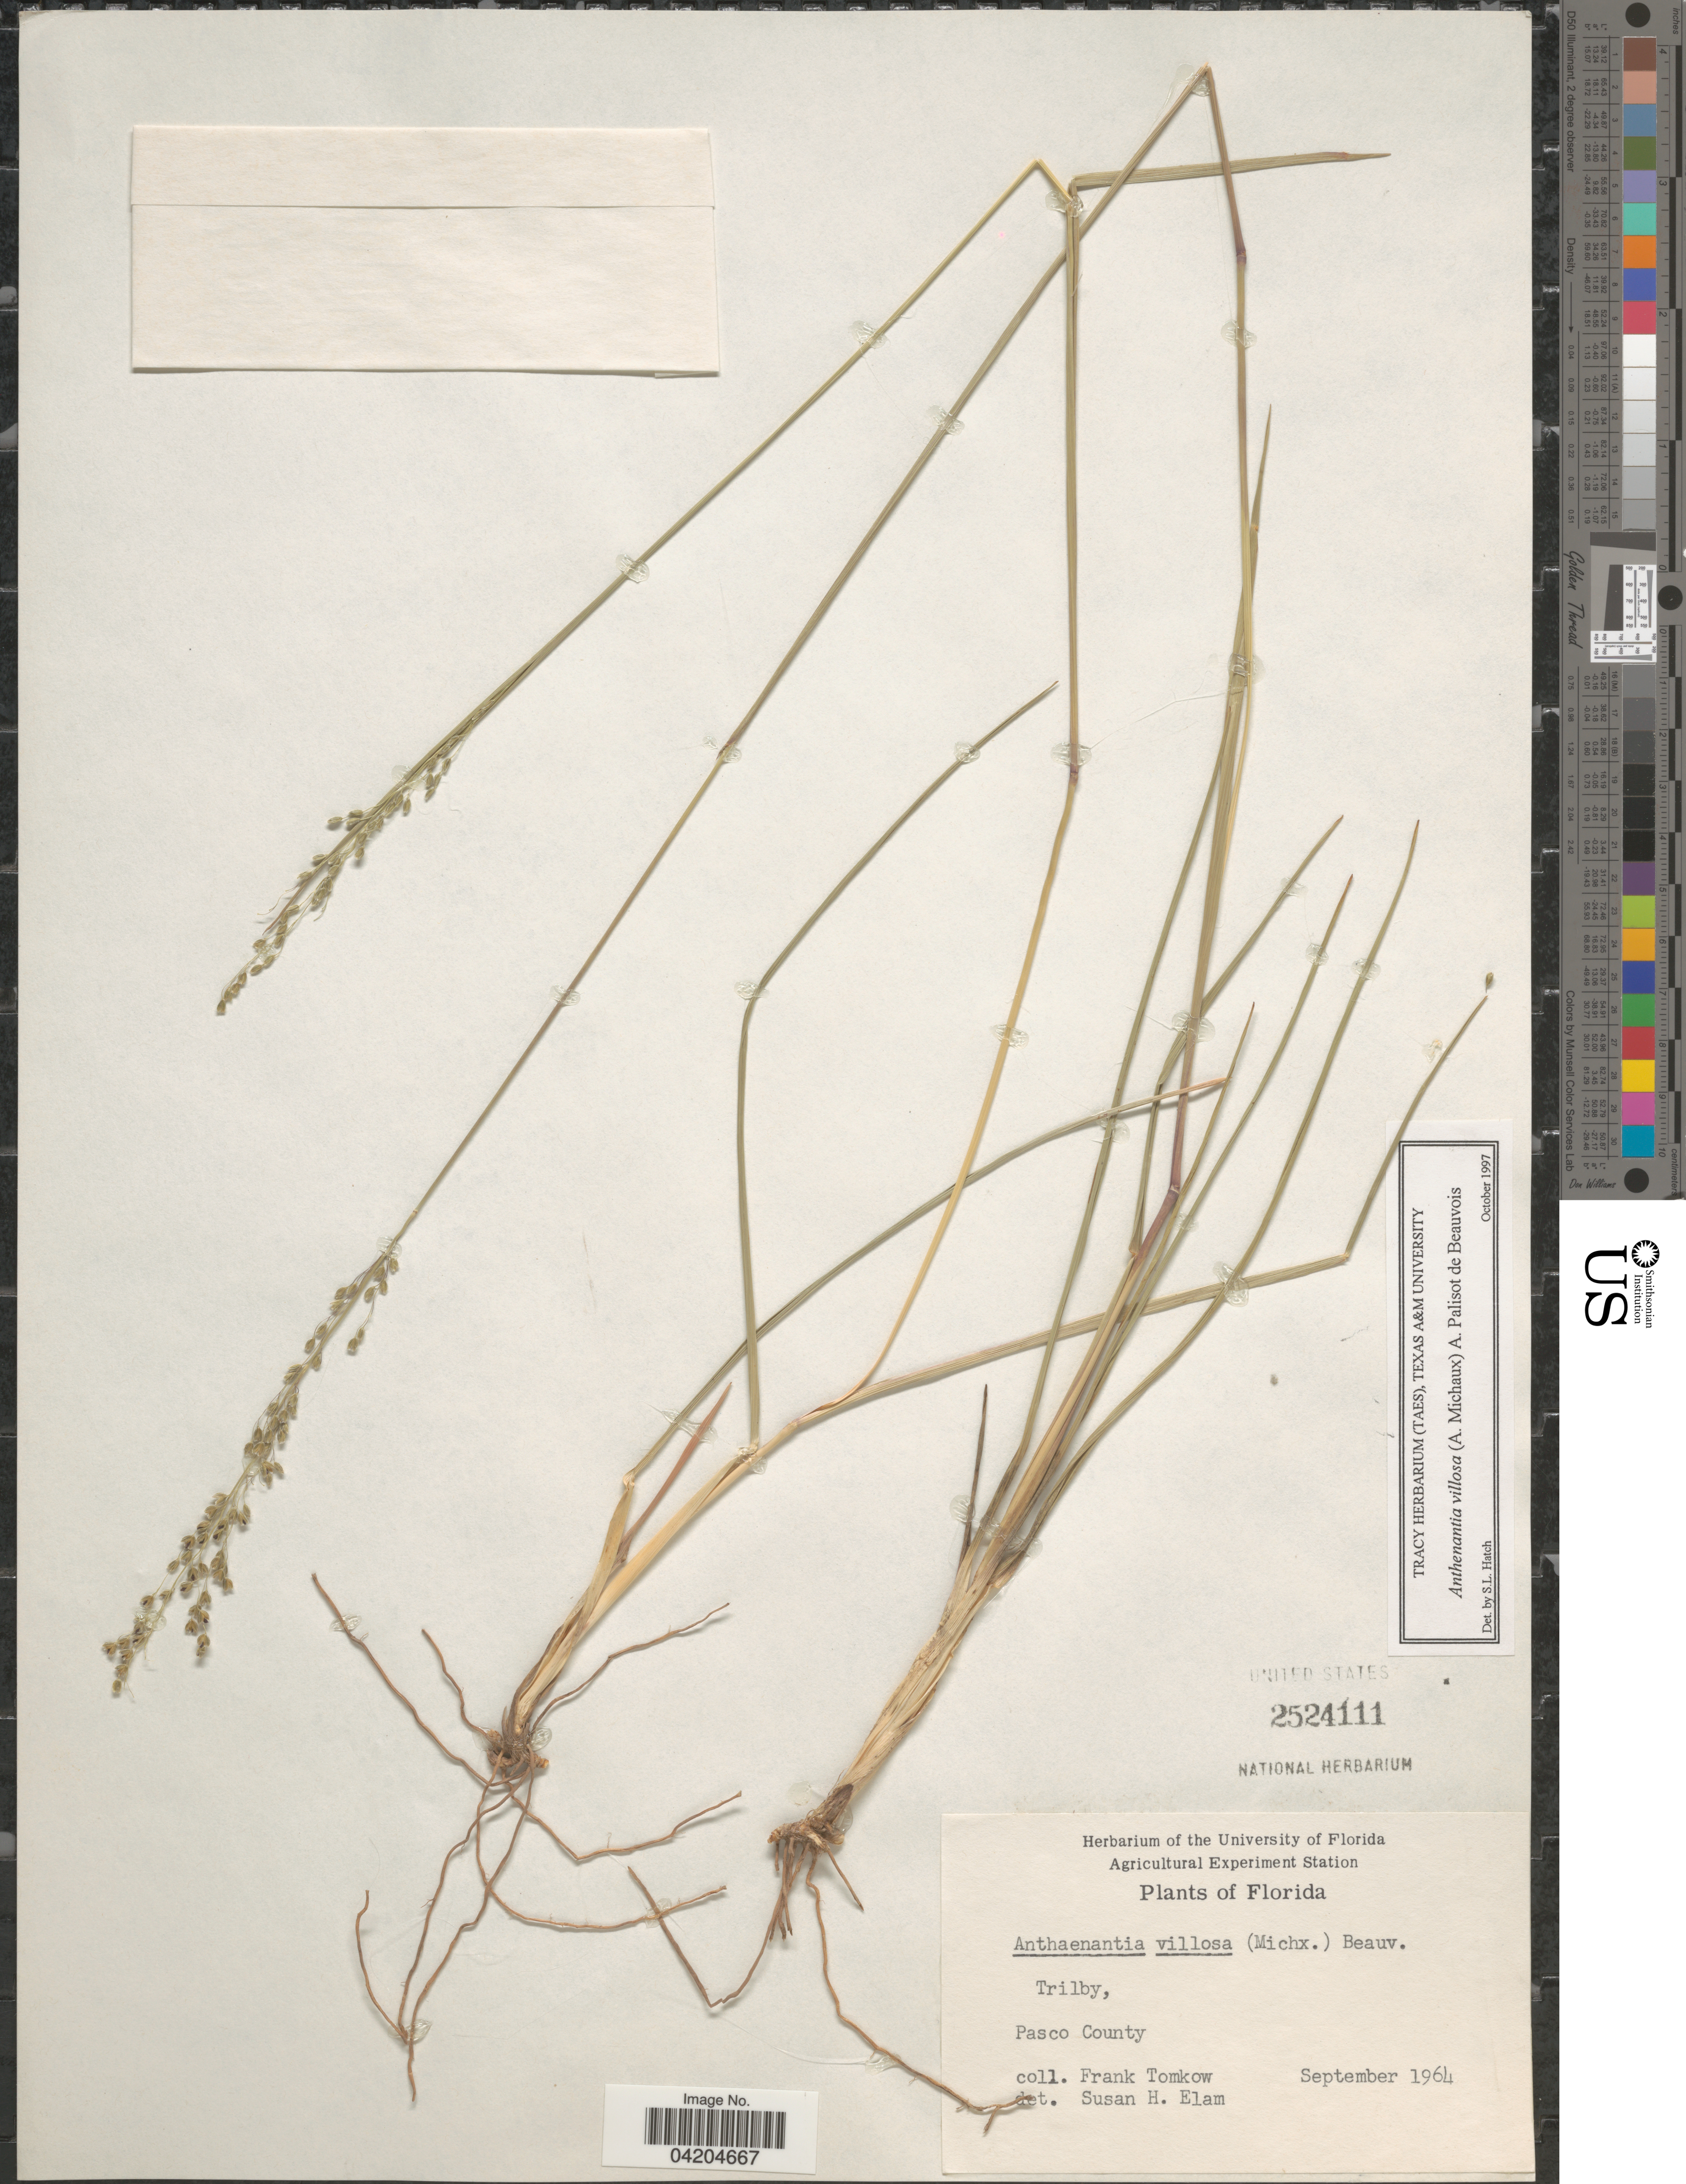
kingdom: Plantae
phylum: Tracheophyta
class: Liliopsida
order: Poales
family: Poaceae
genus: Anthaenantia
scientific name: Anthaenantia villosa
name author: (Michx.) P. Beauv.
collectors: F. Tomkow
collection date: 1964-09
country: United States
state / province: Florida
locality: Trilby, Pasco County.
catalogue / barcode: US 2524111